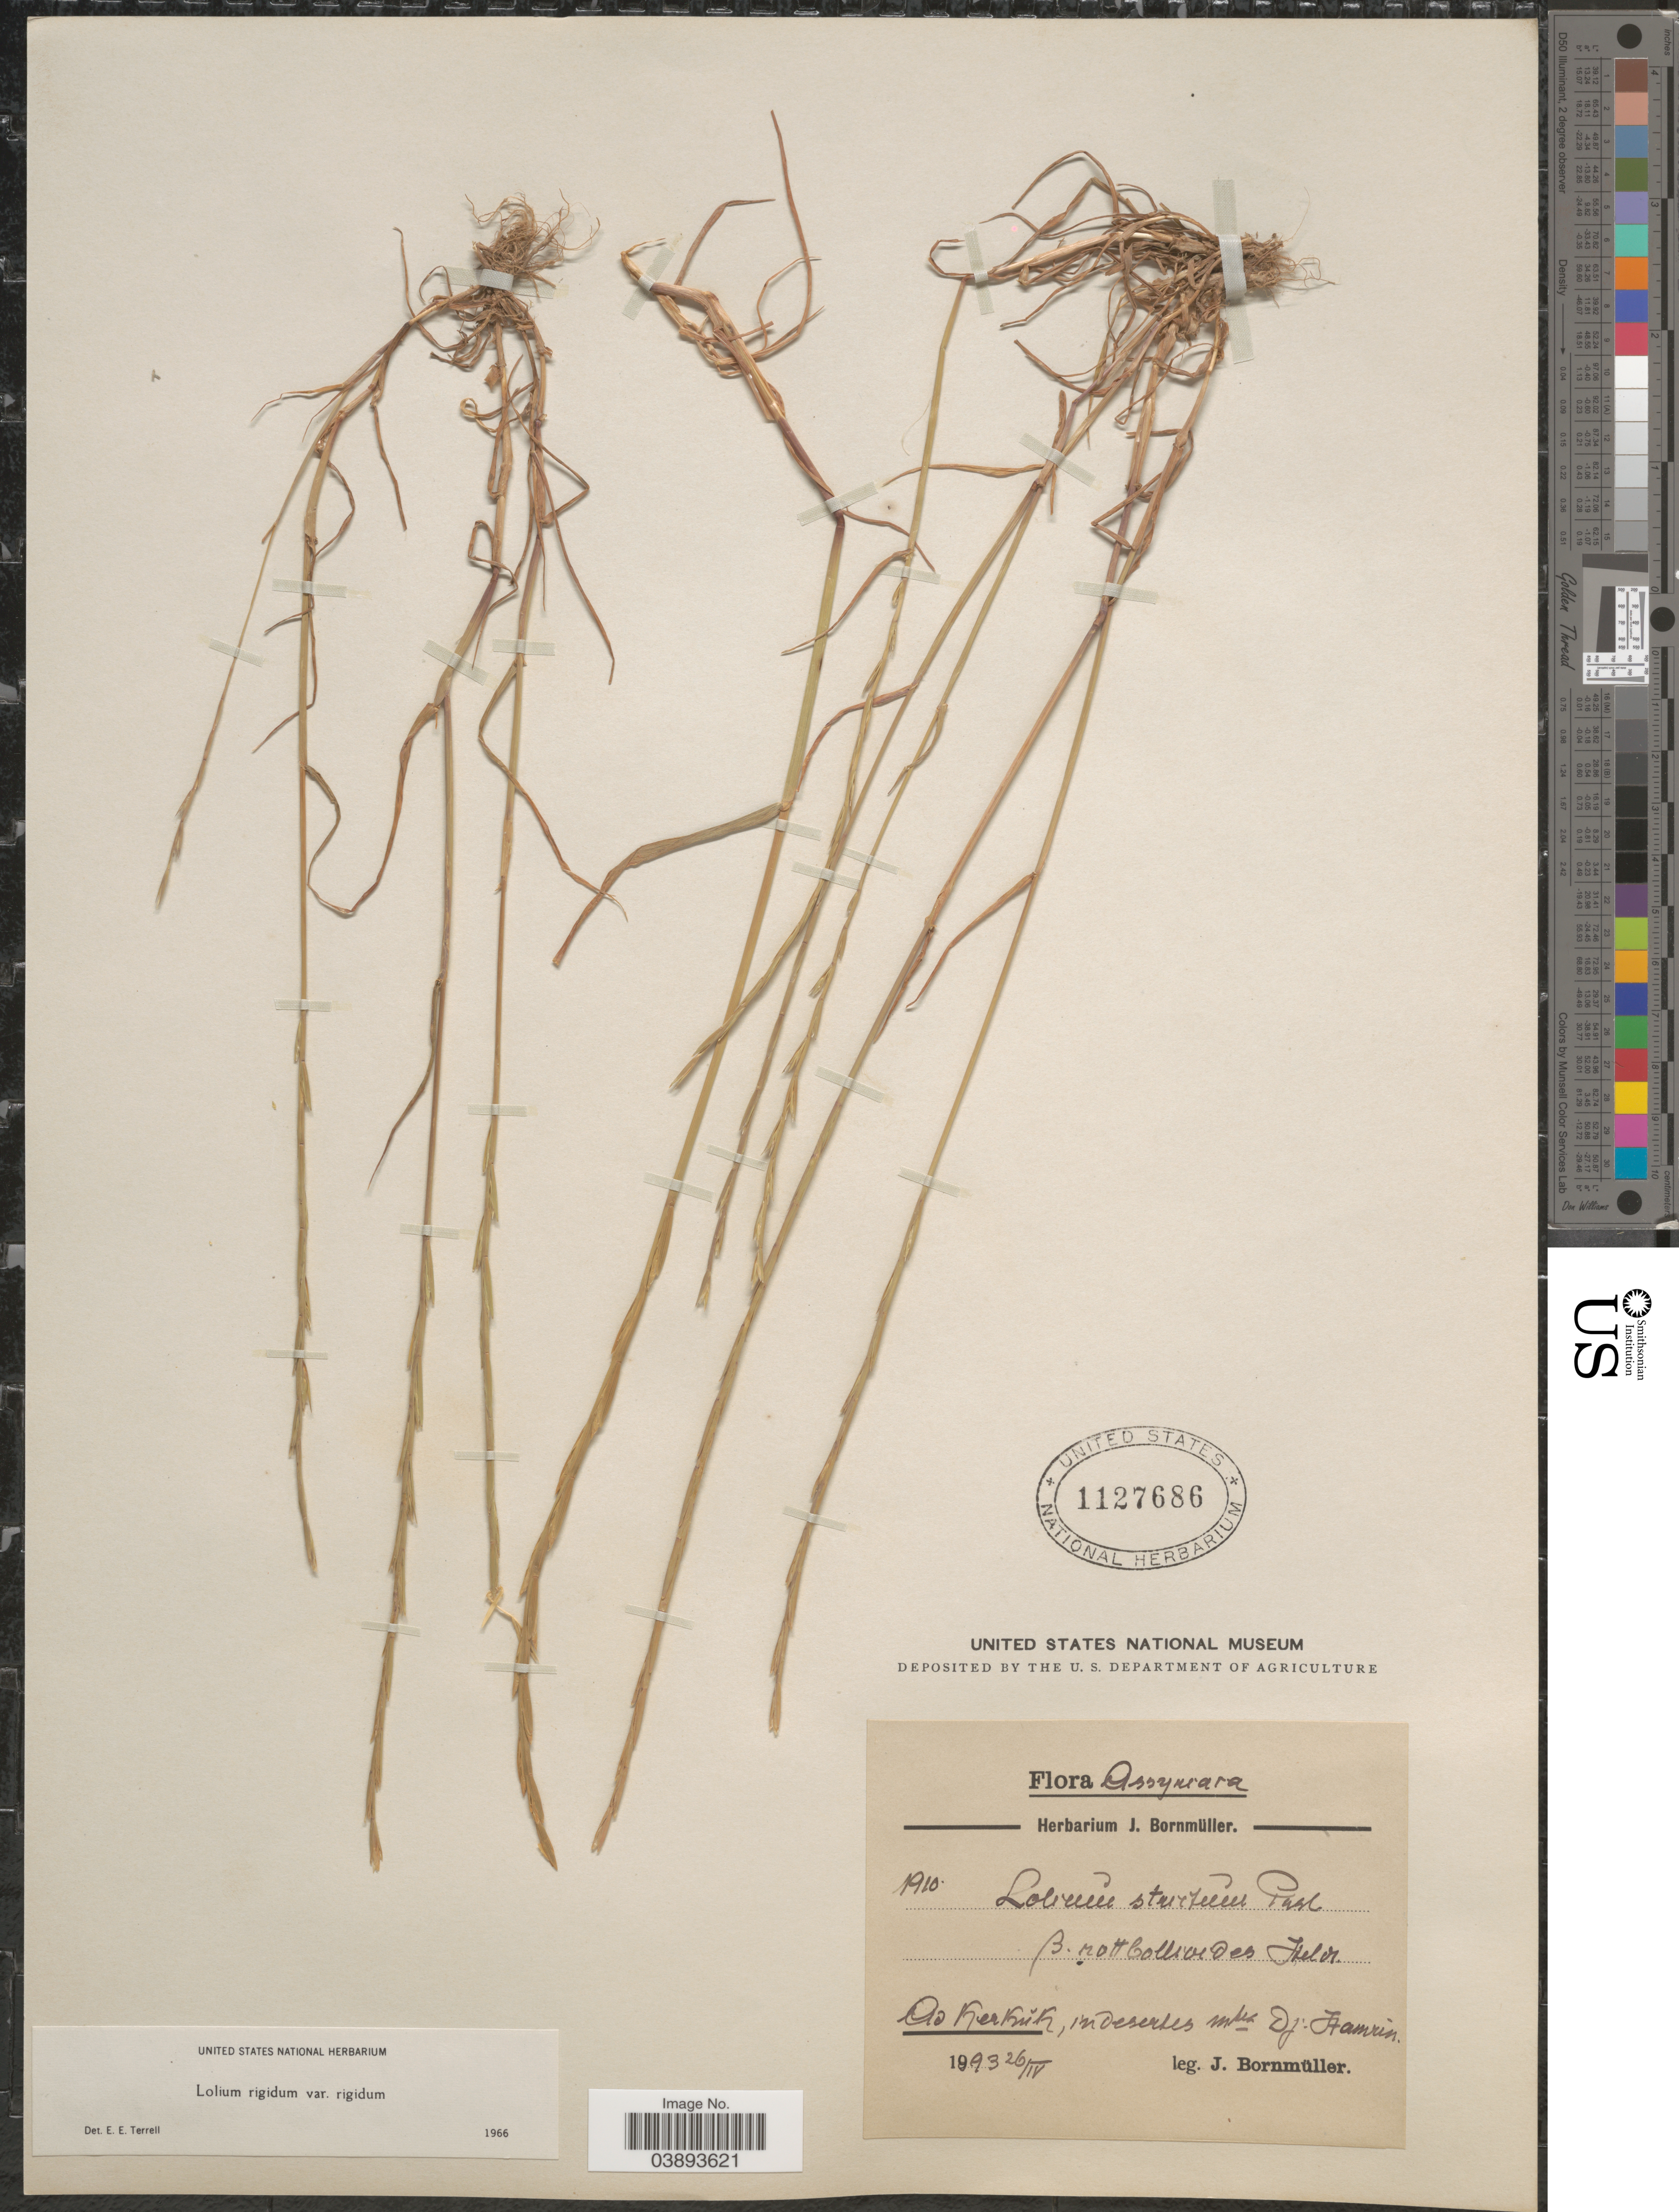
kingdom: Plantae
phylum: Tracheophyta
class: Liliopsida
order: Poales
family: Poaceae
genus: Lolium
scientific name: Lolium rigidum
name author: Gaudin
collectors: J. Bornmüller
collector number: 1910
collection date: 1893-04-26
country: Iraq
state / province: Kirkūk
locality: Assyriaca. Ad Kerkŭk, in Desertes mtes Dj. Hamrin.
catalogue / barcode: US 1127686